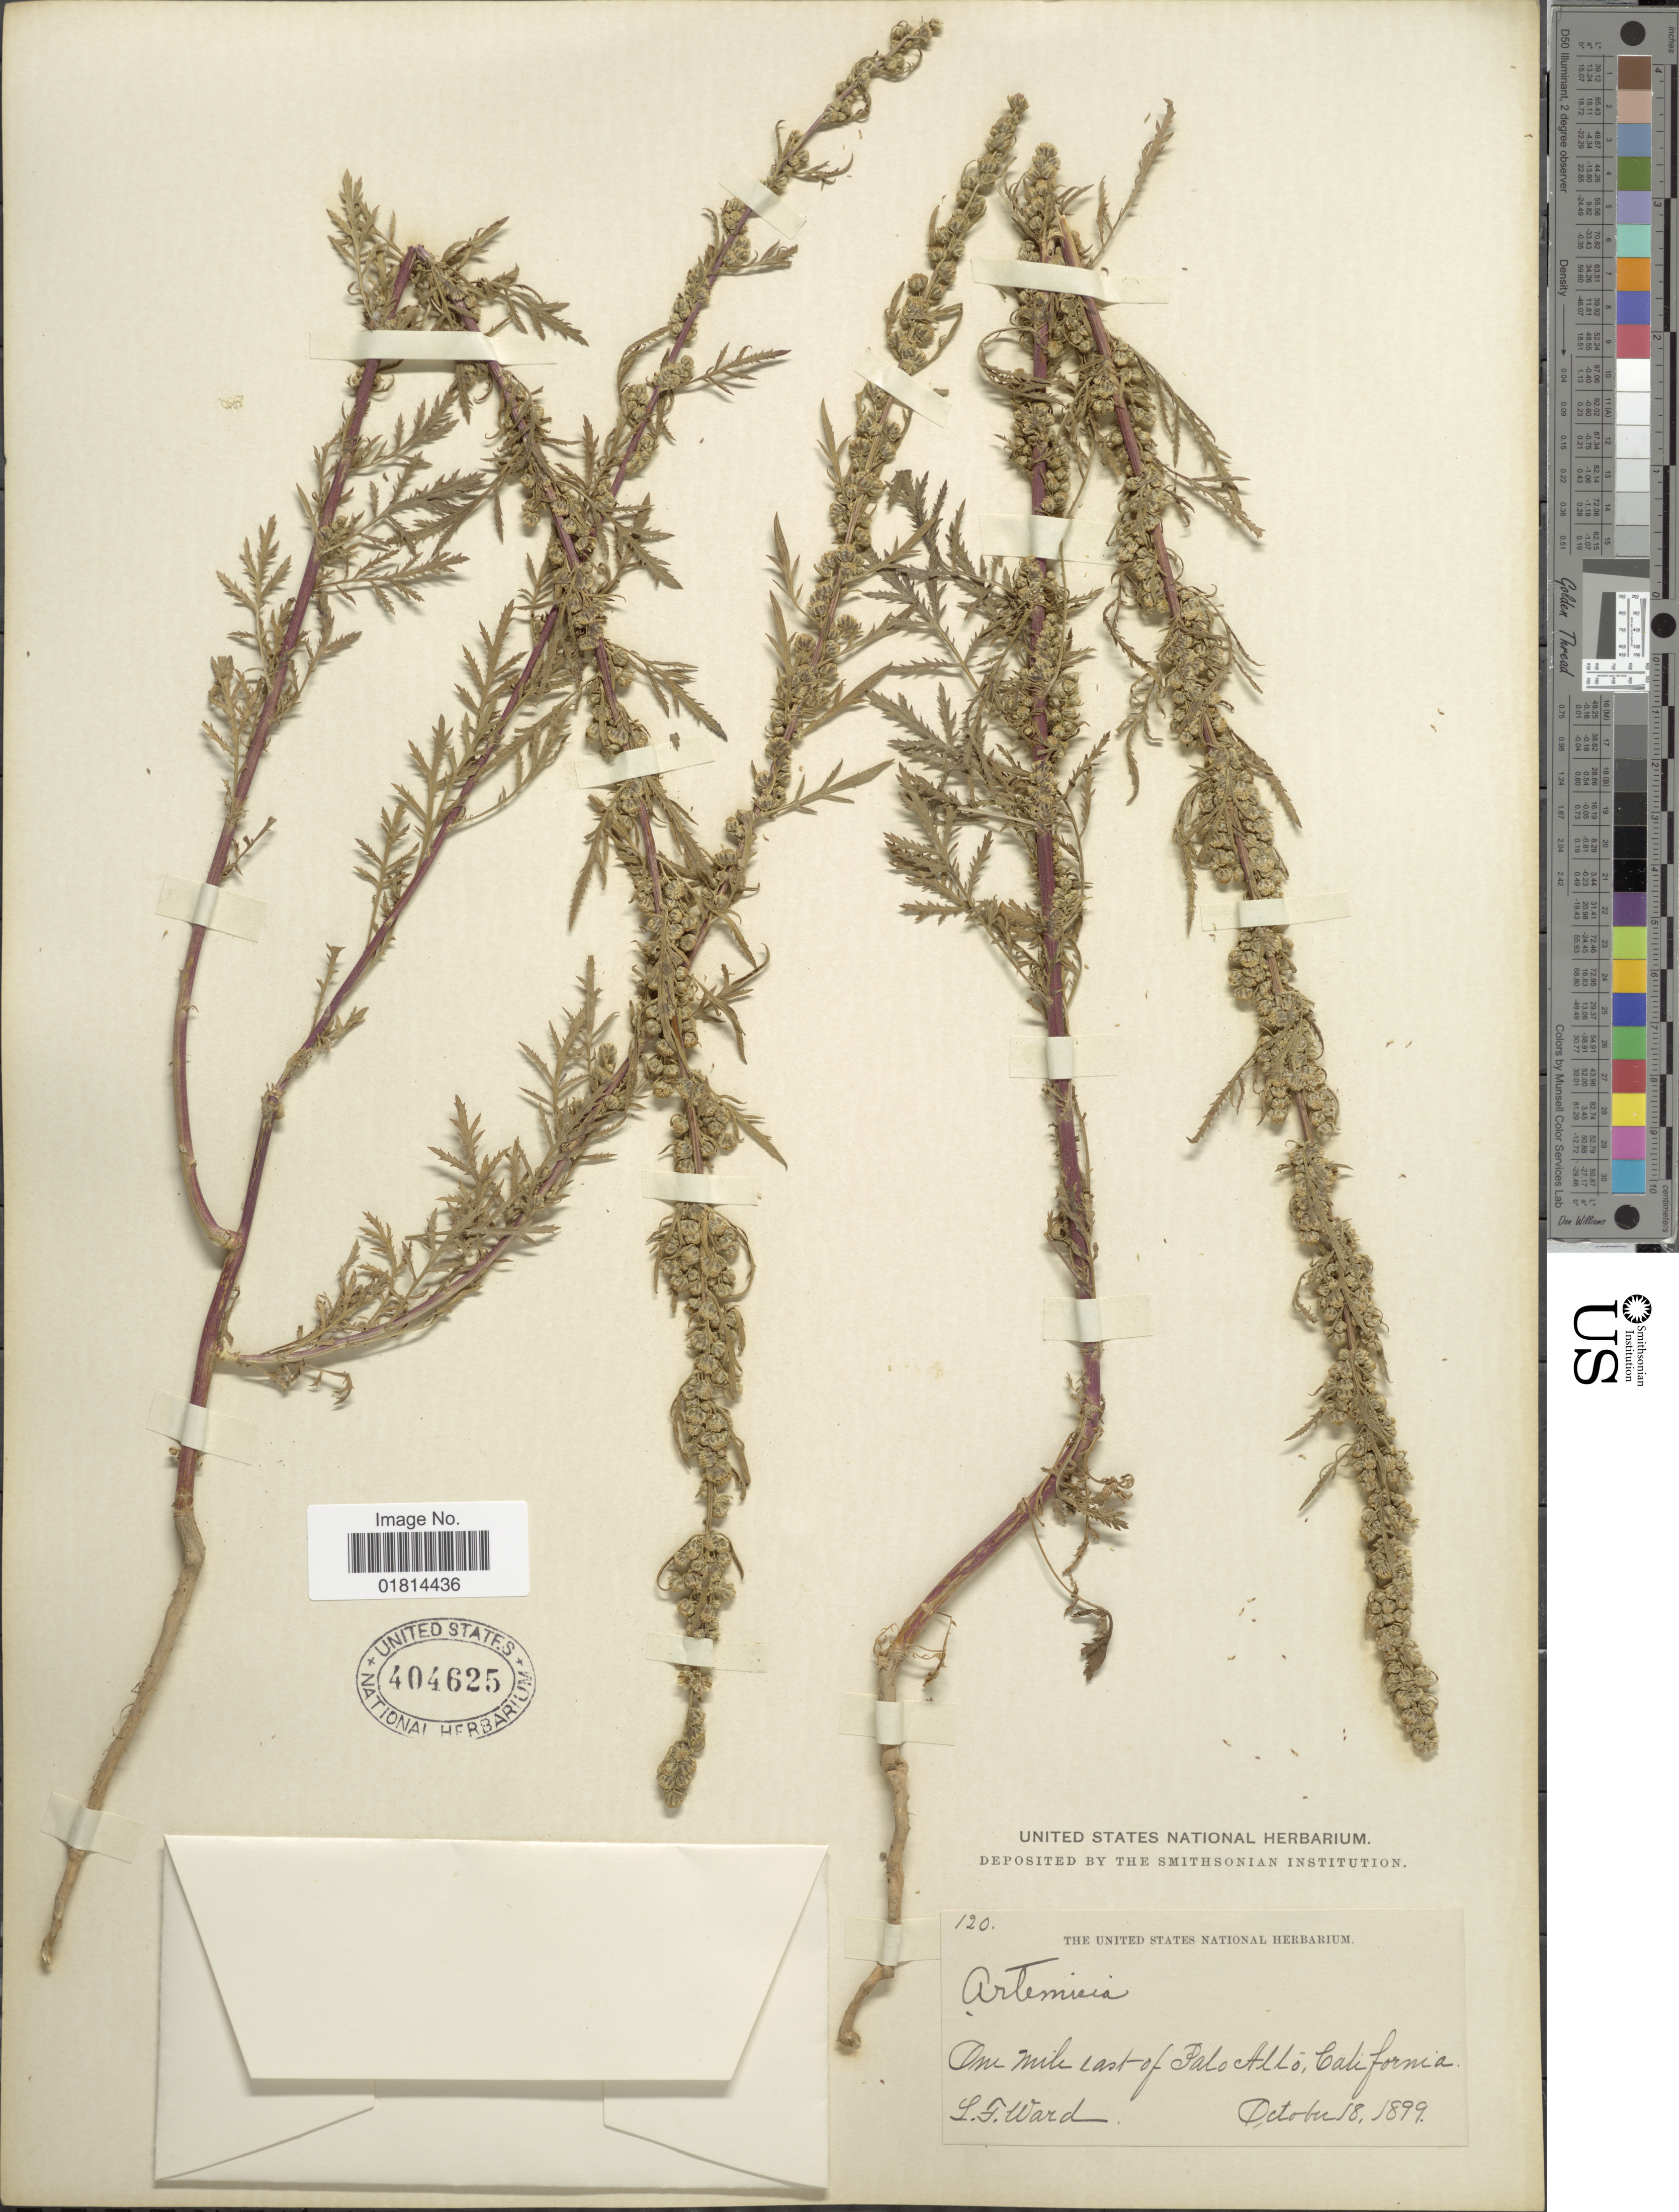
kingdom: Plantae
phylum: Tracheophyta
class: Magnoliopsida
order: Asterales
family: Asteraceae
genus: Artemisia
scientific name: Artemisia biennis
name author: Willd.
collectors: L. Ward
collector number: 120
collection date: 1899-10-18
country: United States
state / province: California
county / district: Santa Clara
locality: One mile east of Palo Alto, California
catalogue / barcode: US 404625